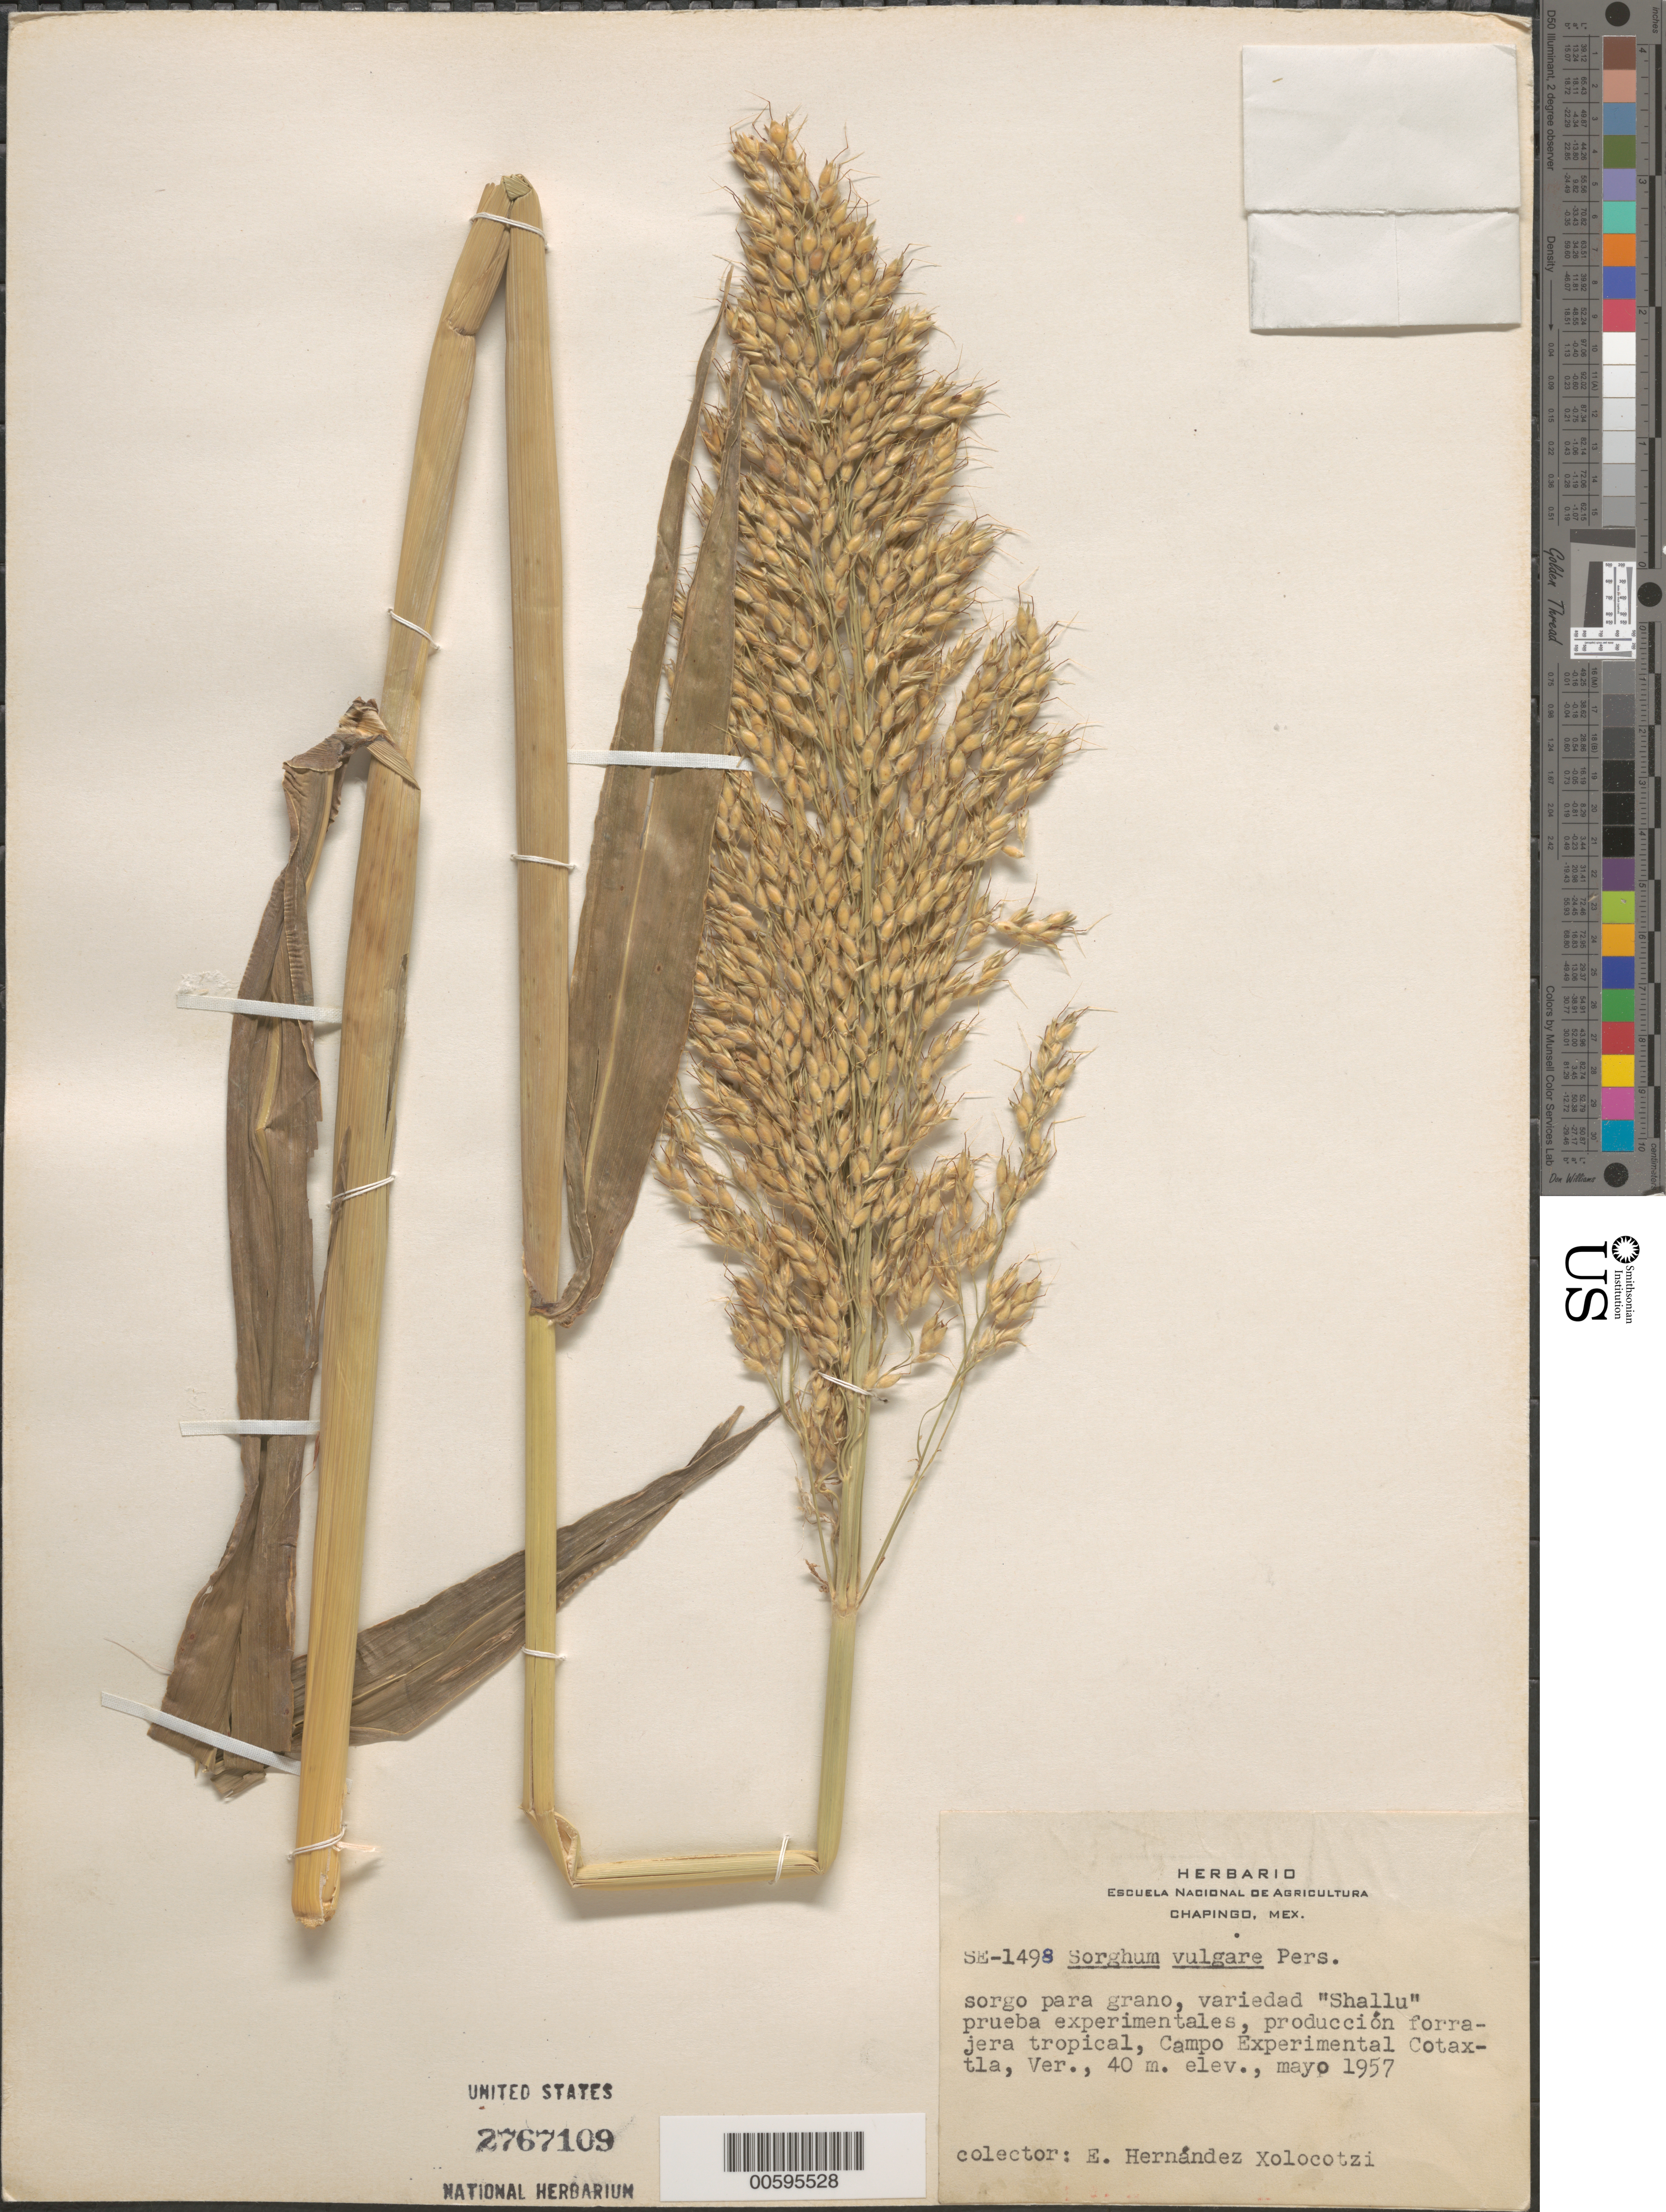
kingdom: Plantae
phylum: Tracheophyta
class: Liliopsida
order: Poales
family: Poaceae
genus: Sorghum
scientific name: Sorghum bicolor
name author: (L.) Moench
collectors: E. I. Hernández-X.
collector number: SE-1498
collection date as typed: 0 May 1957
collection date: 1957-05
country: Mexico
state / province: Veracruz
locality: Campo Experimental Cotaxtla.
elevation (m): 40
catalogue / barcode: US 2767109